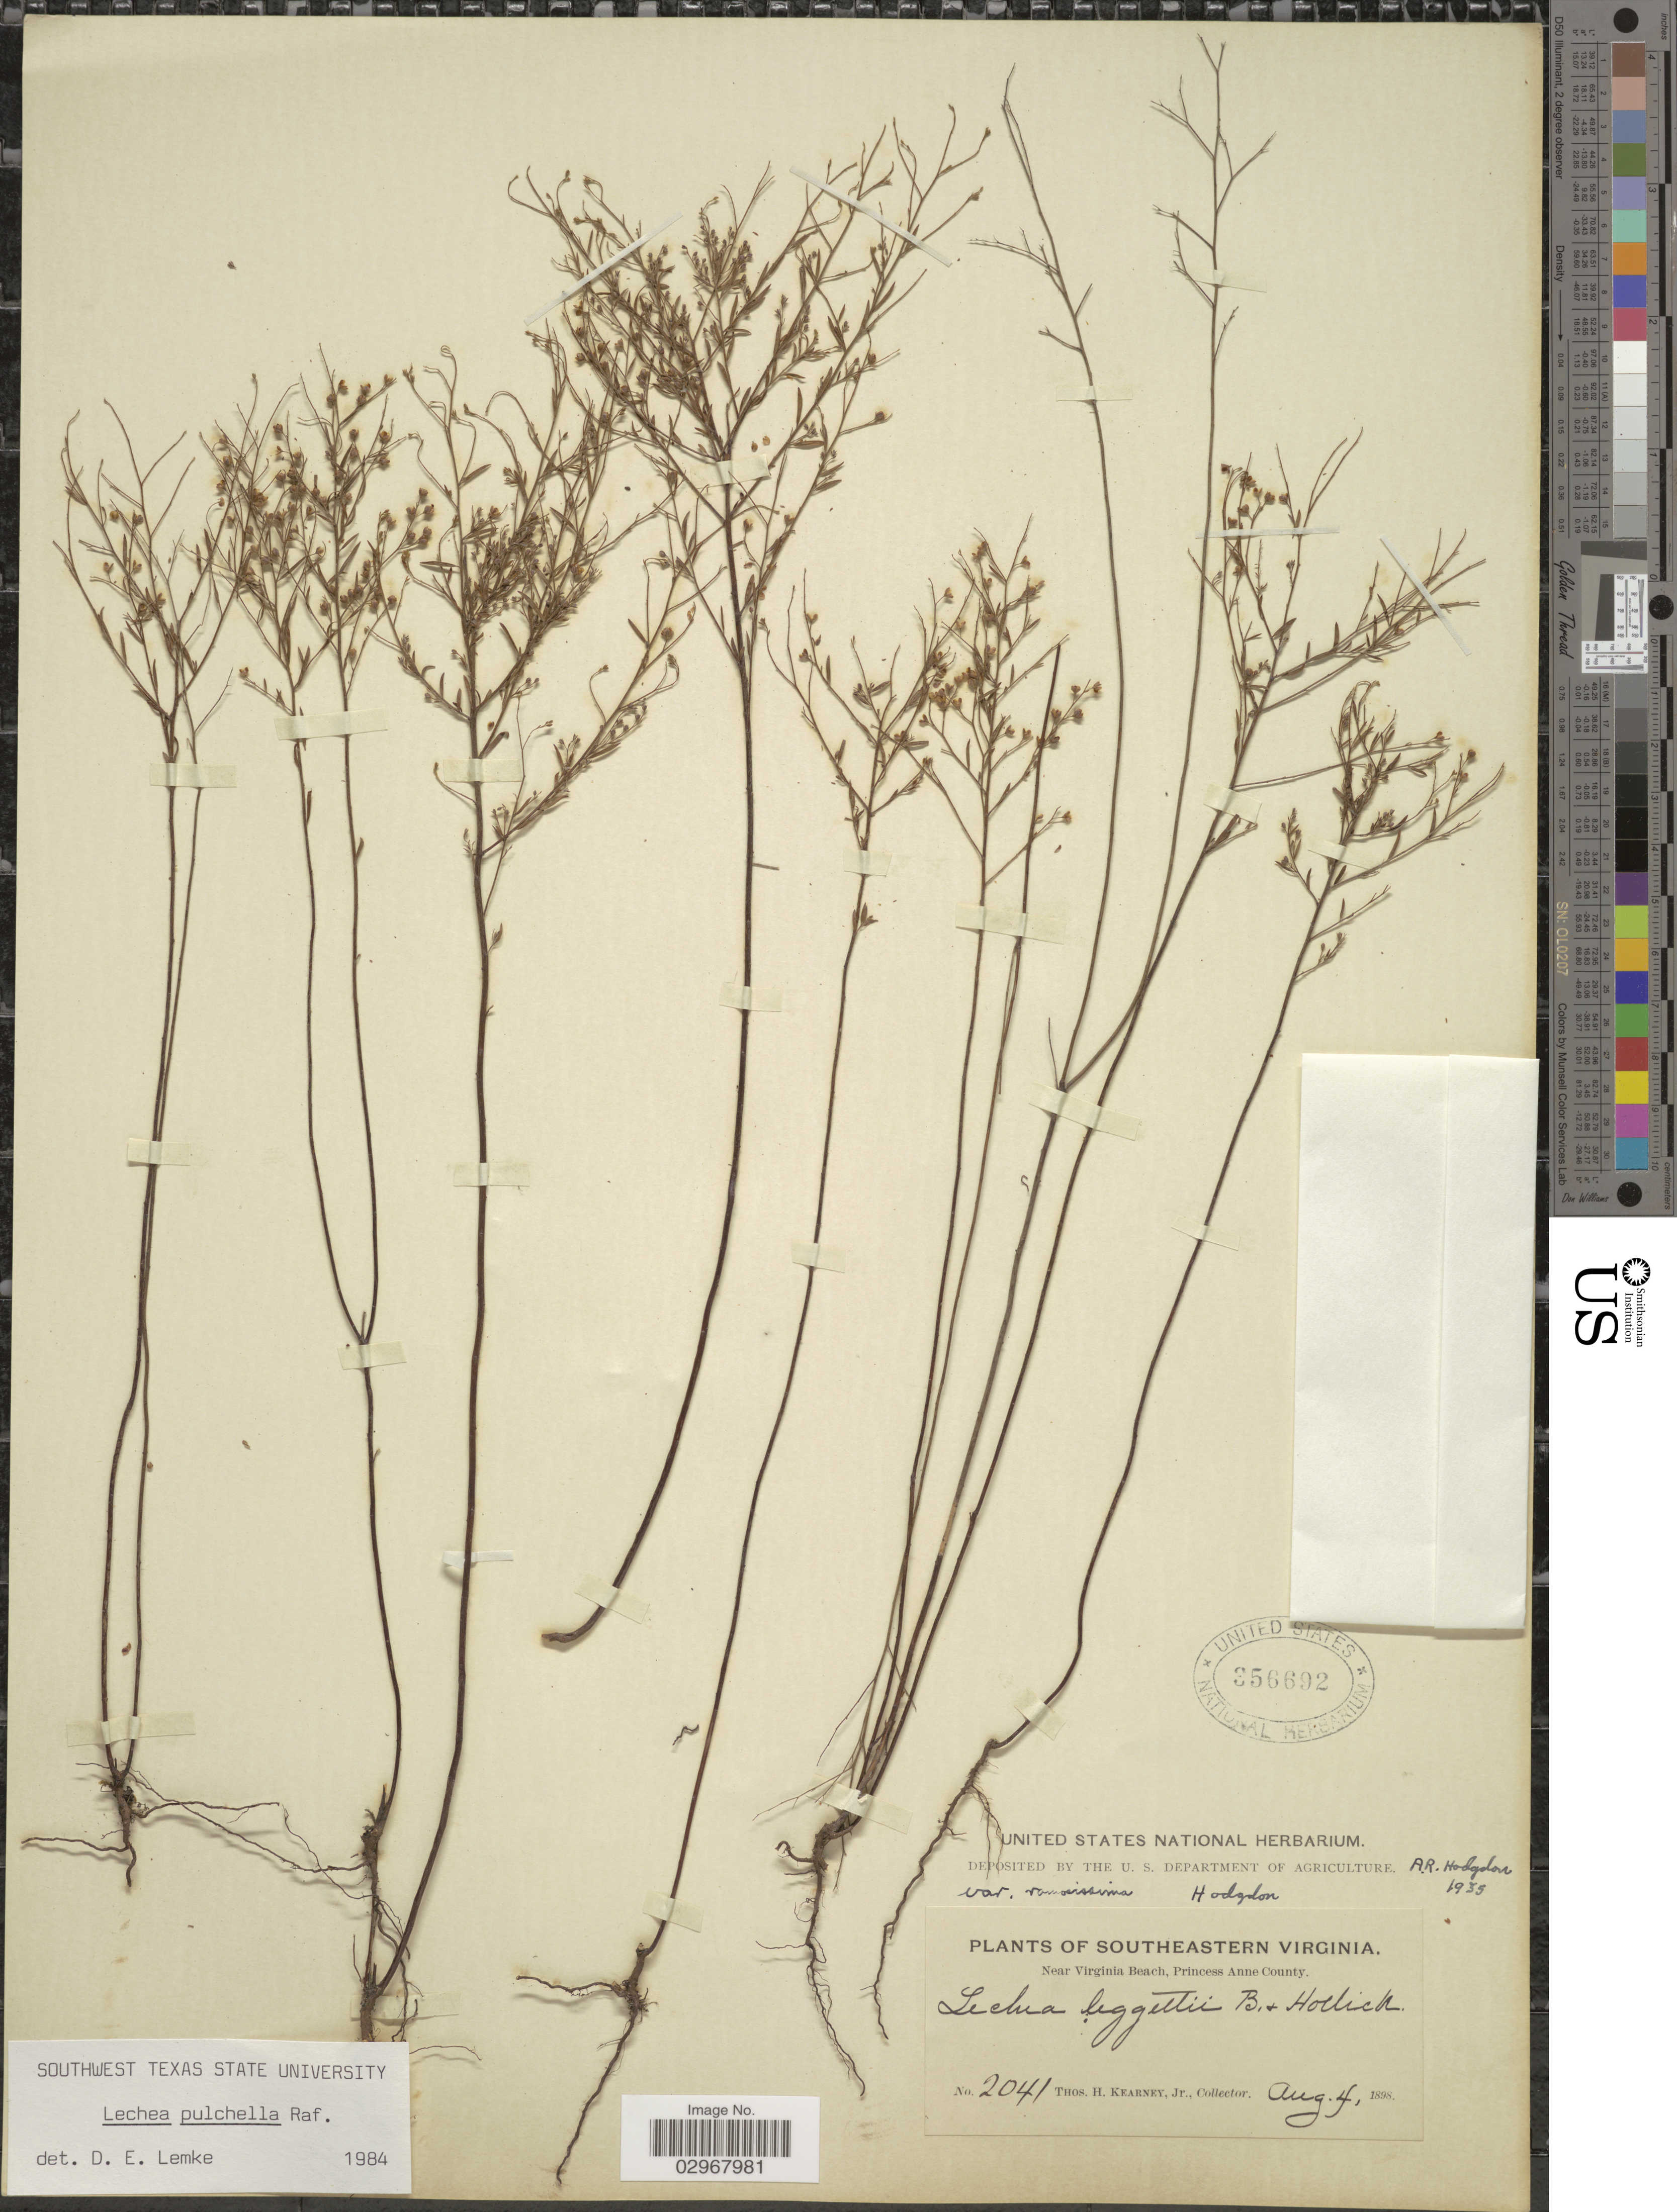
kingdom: Plantae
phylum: Tracheophyta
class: Magnoliopsida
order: Malvales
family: Cistaceae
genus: Lechea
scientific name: Lechea pulchella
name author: Raf.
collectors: T. H. Kearney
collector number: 2041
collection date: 1898-08-04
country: United States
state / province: Virginia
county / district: City of Virginia Beach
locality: Southeastern Virginia. Near Virginia Beach, Princess Anne (=historic county name) County.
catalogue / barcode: US 356692